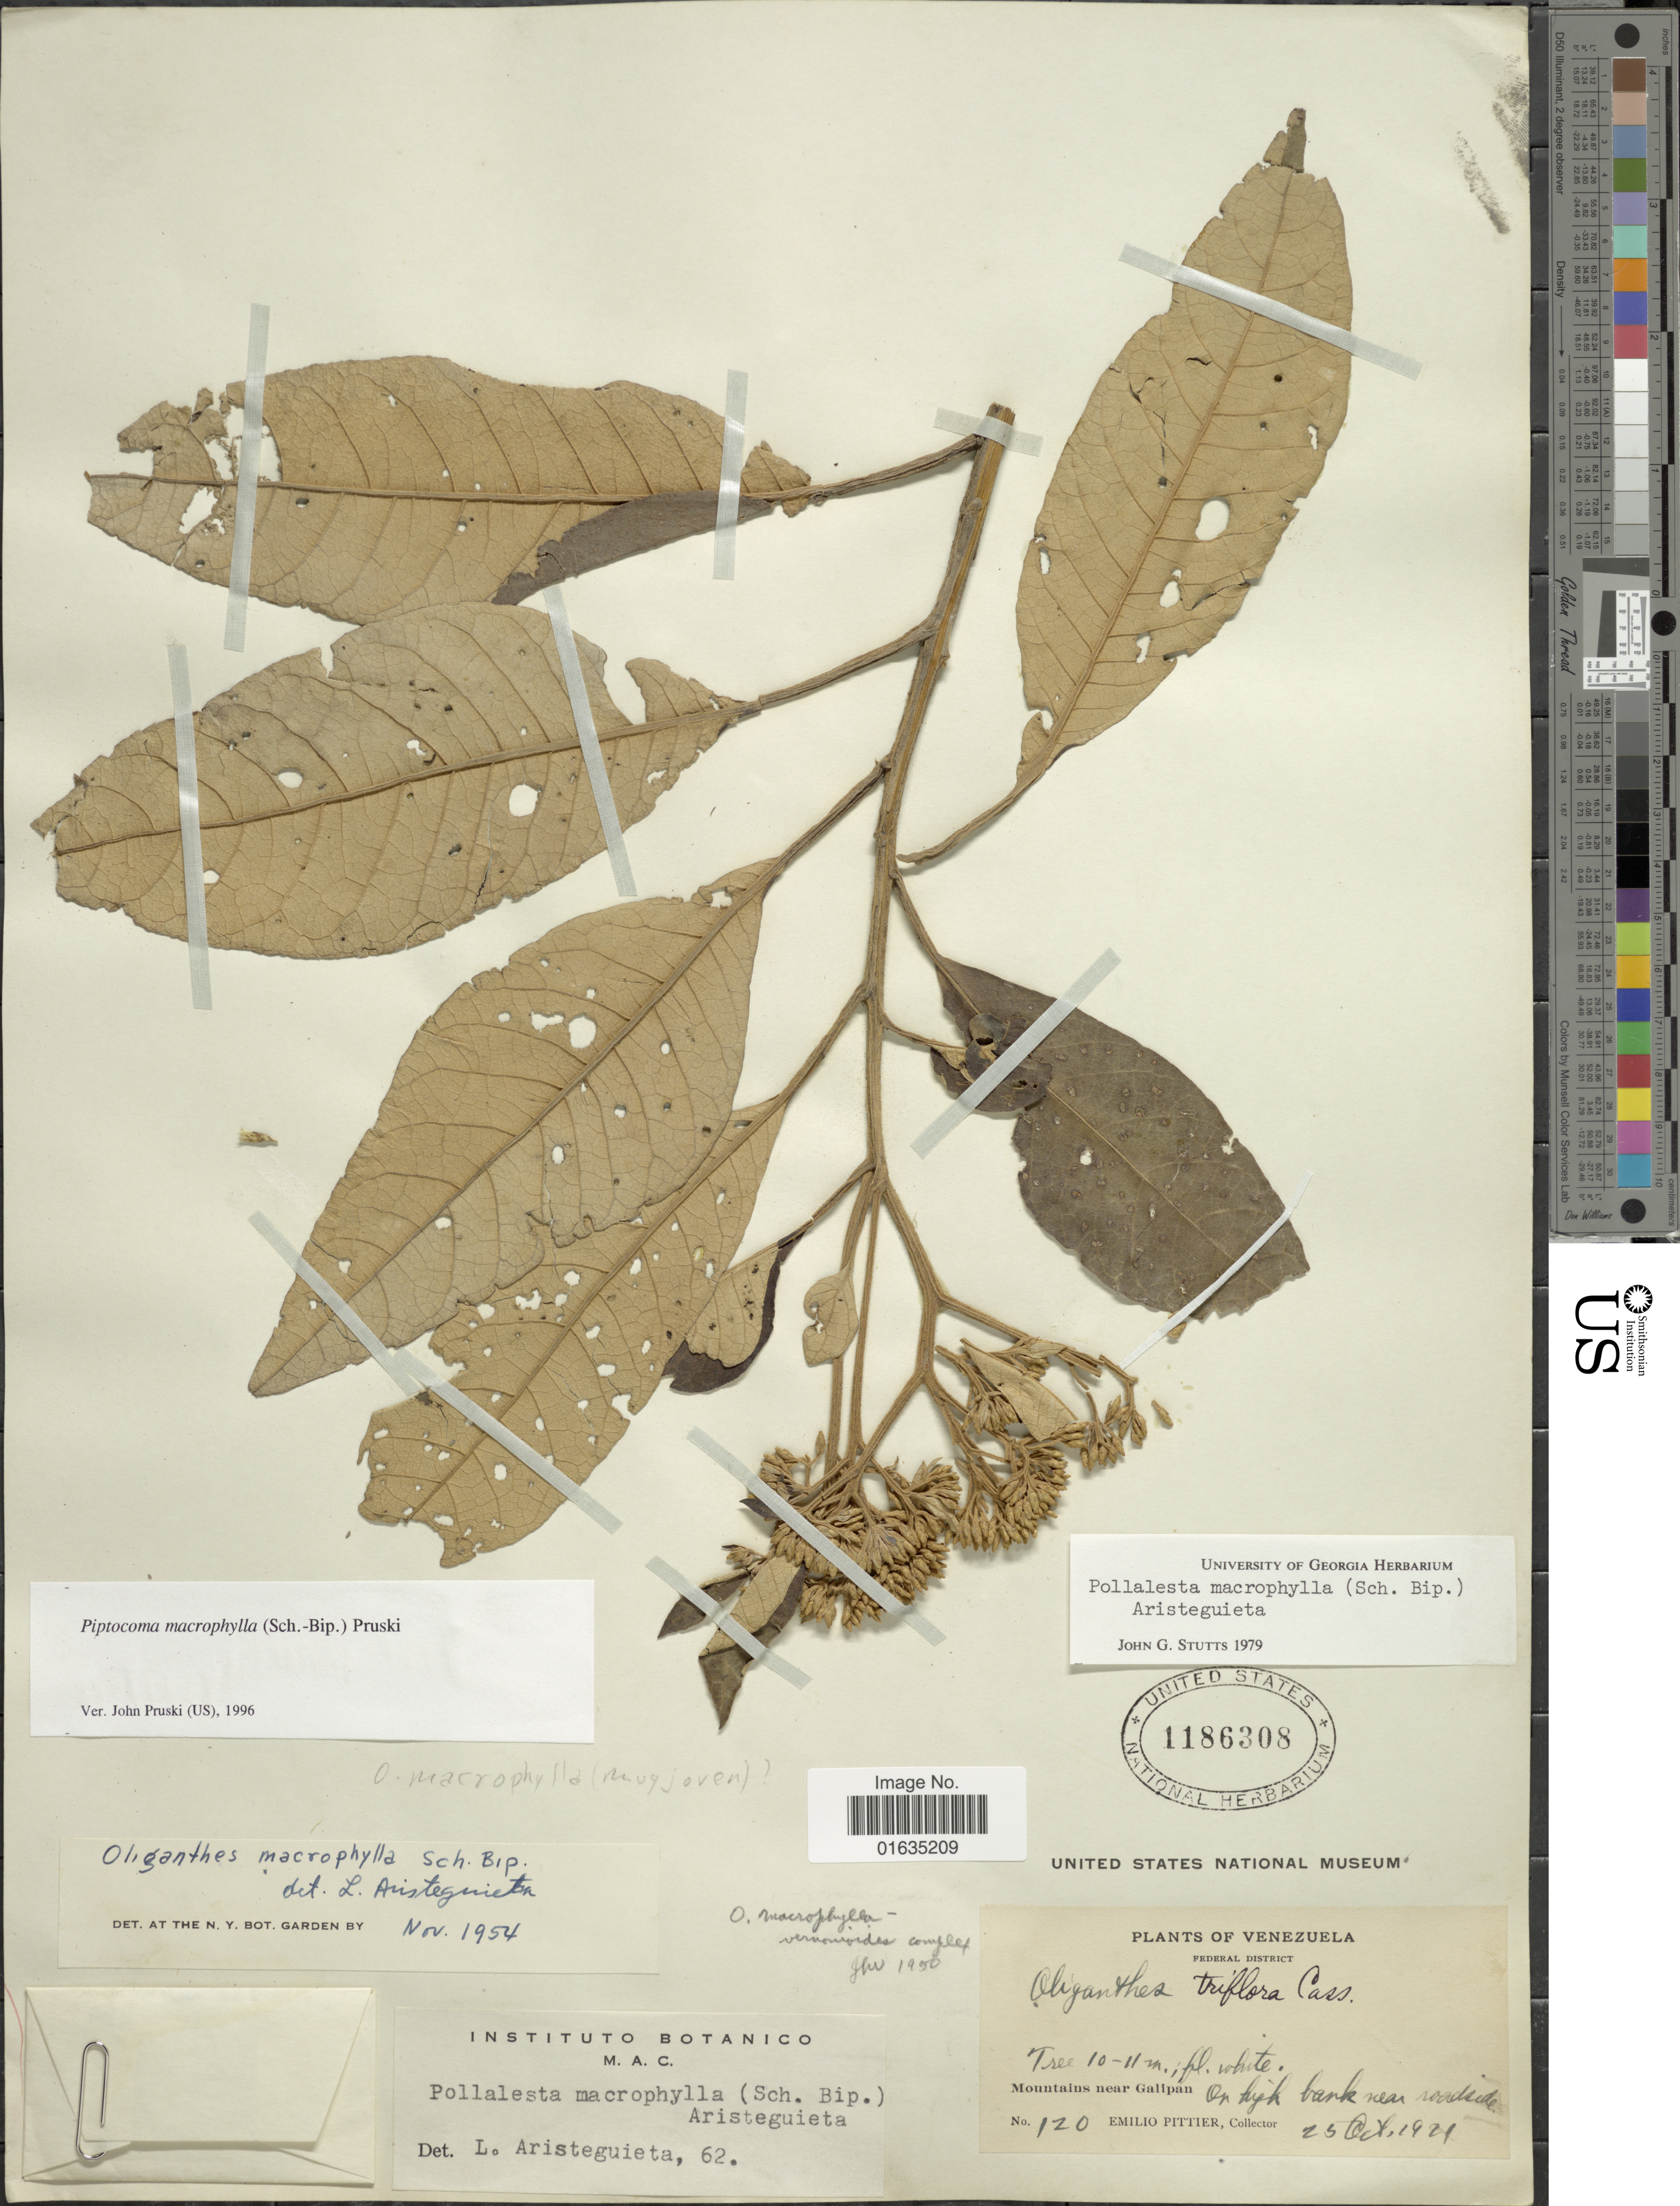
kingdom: Plantae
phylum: Tracheophyta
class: Magnoliopsida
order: Asterales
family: Asteraceae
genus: Piptocoma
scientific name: Piptocoma macrophylla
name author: (Sch. Bip.) Pruski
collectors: E. Pittier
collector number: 120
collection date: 1921-10-25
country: Venezuela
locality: Federal District, Mountains near Galipan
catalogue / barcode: US 1186308